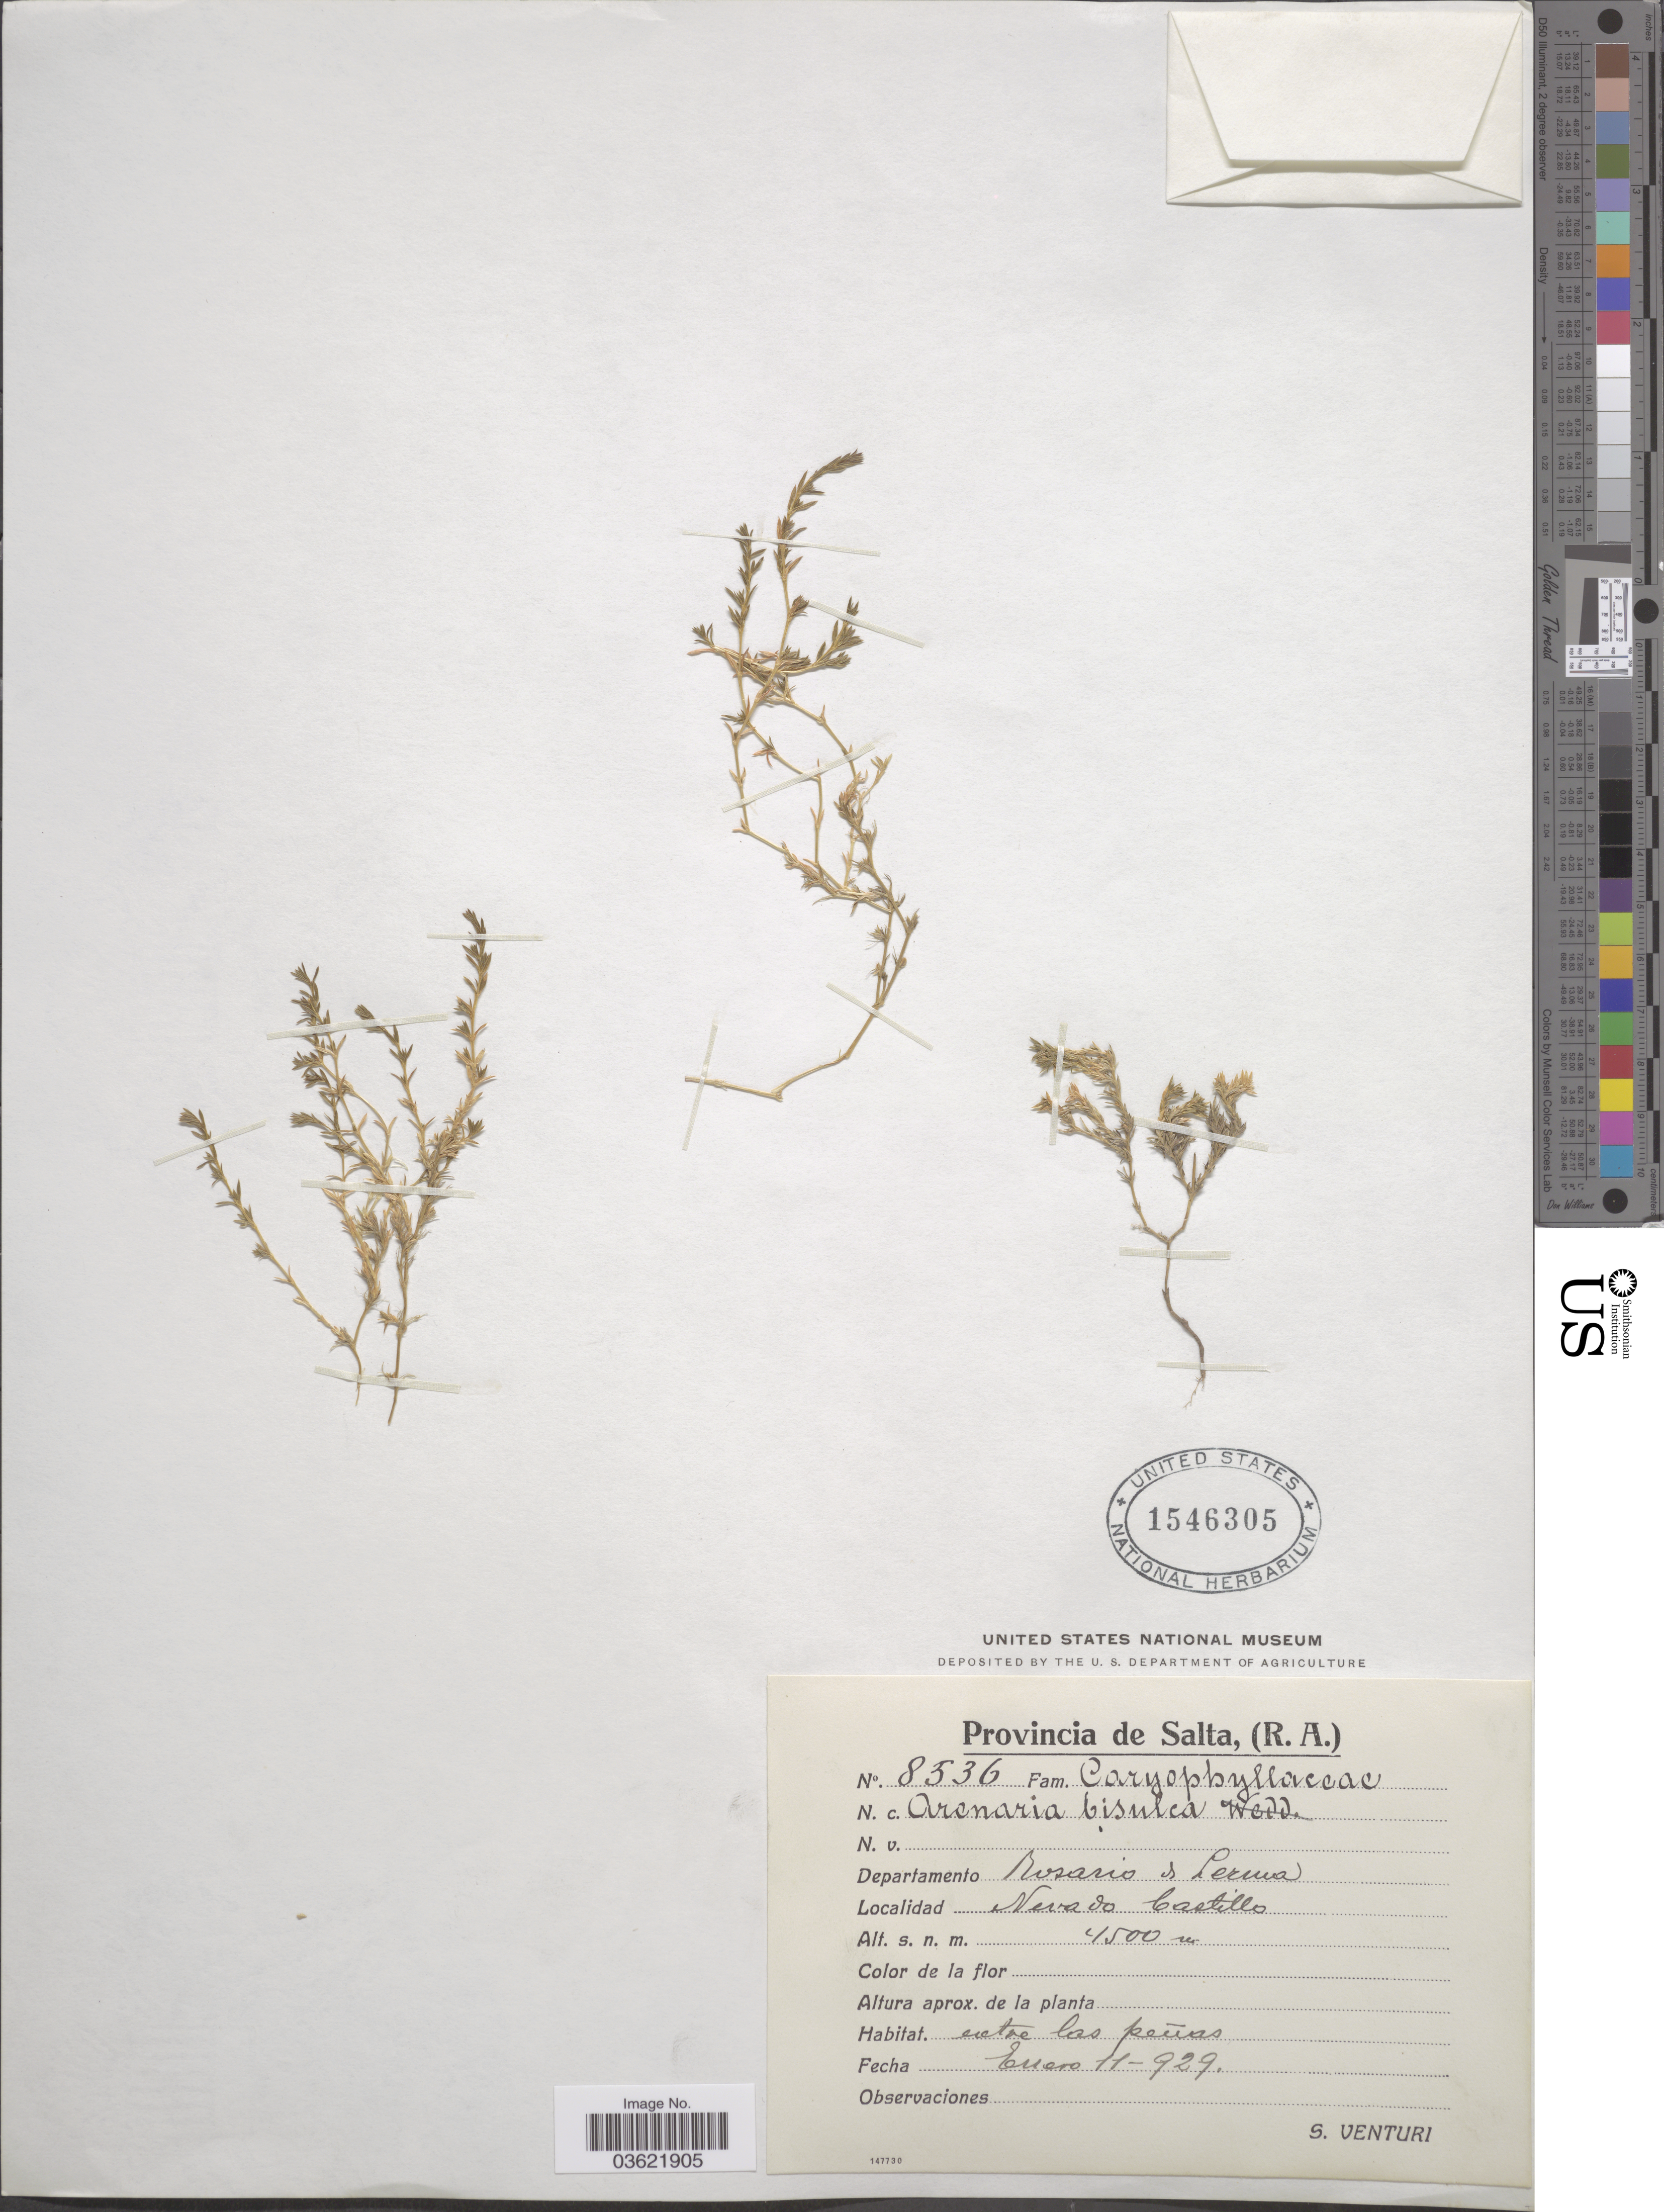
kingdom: Plantae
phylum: Tracheophyta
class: Magnoliopsida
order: Caryophyllales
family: Caryophyllaceae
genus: Arenaria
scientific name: Arenaria bisulca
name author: (Bartl.) Fenzl & Rohrb.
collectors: S. Venturi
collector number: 8536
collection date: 1929-01-11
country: Argentina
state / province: Salta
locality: Departamento Rosario de Lerma. Nevado Castillo.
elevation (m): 4500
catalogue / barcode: US 1546305